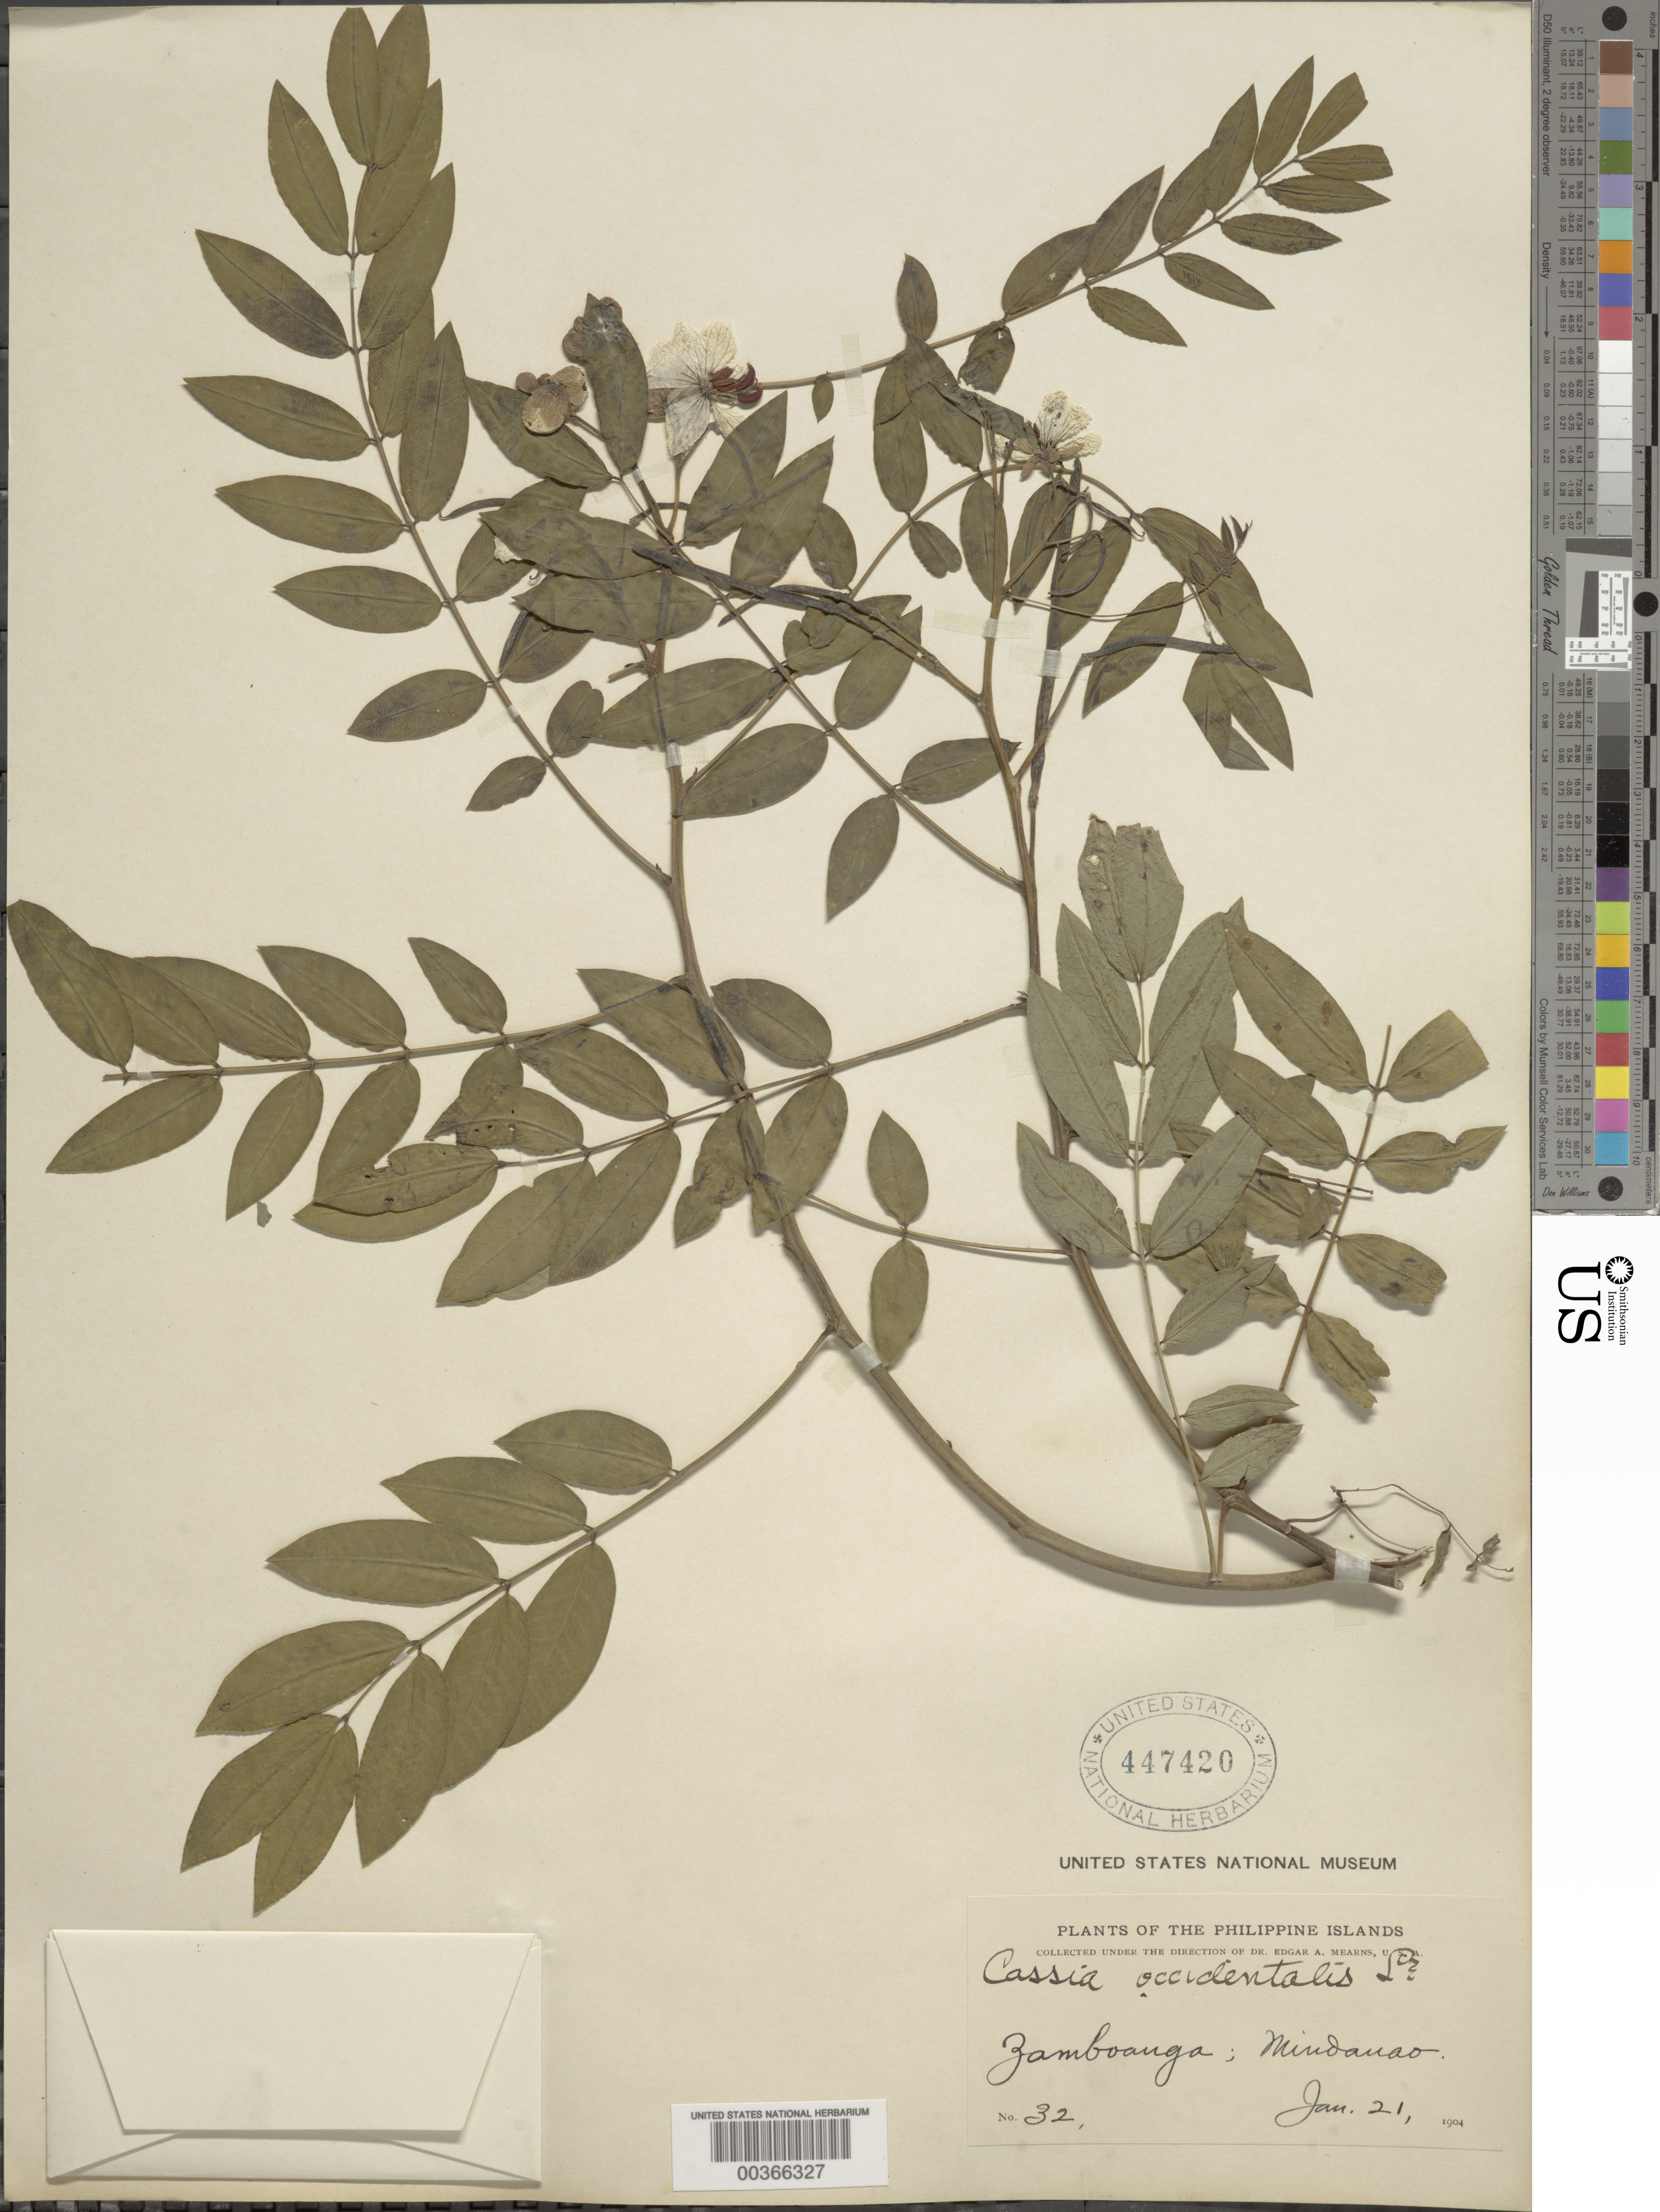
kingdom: Plantae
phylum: Tracheophyta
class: Magnoliopsida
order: Fabales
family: Fabaceae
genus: Senna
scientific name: Senna occidentalis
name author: (L.) Link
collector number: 32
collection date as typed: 21 Jan 1904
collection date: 1904-01-21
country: Philippines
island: Mindanao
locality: Zamboanga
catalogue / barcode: US 447420